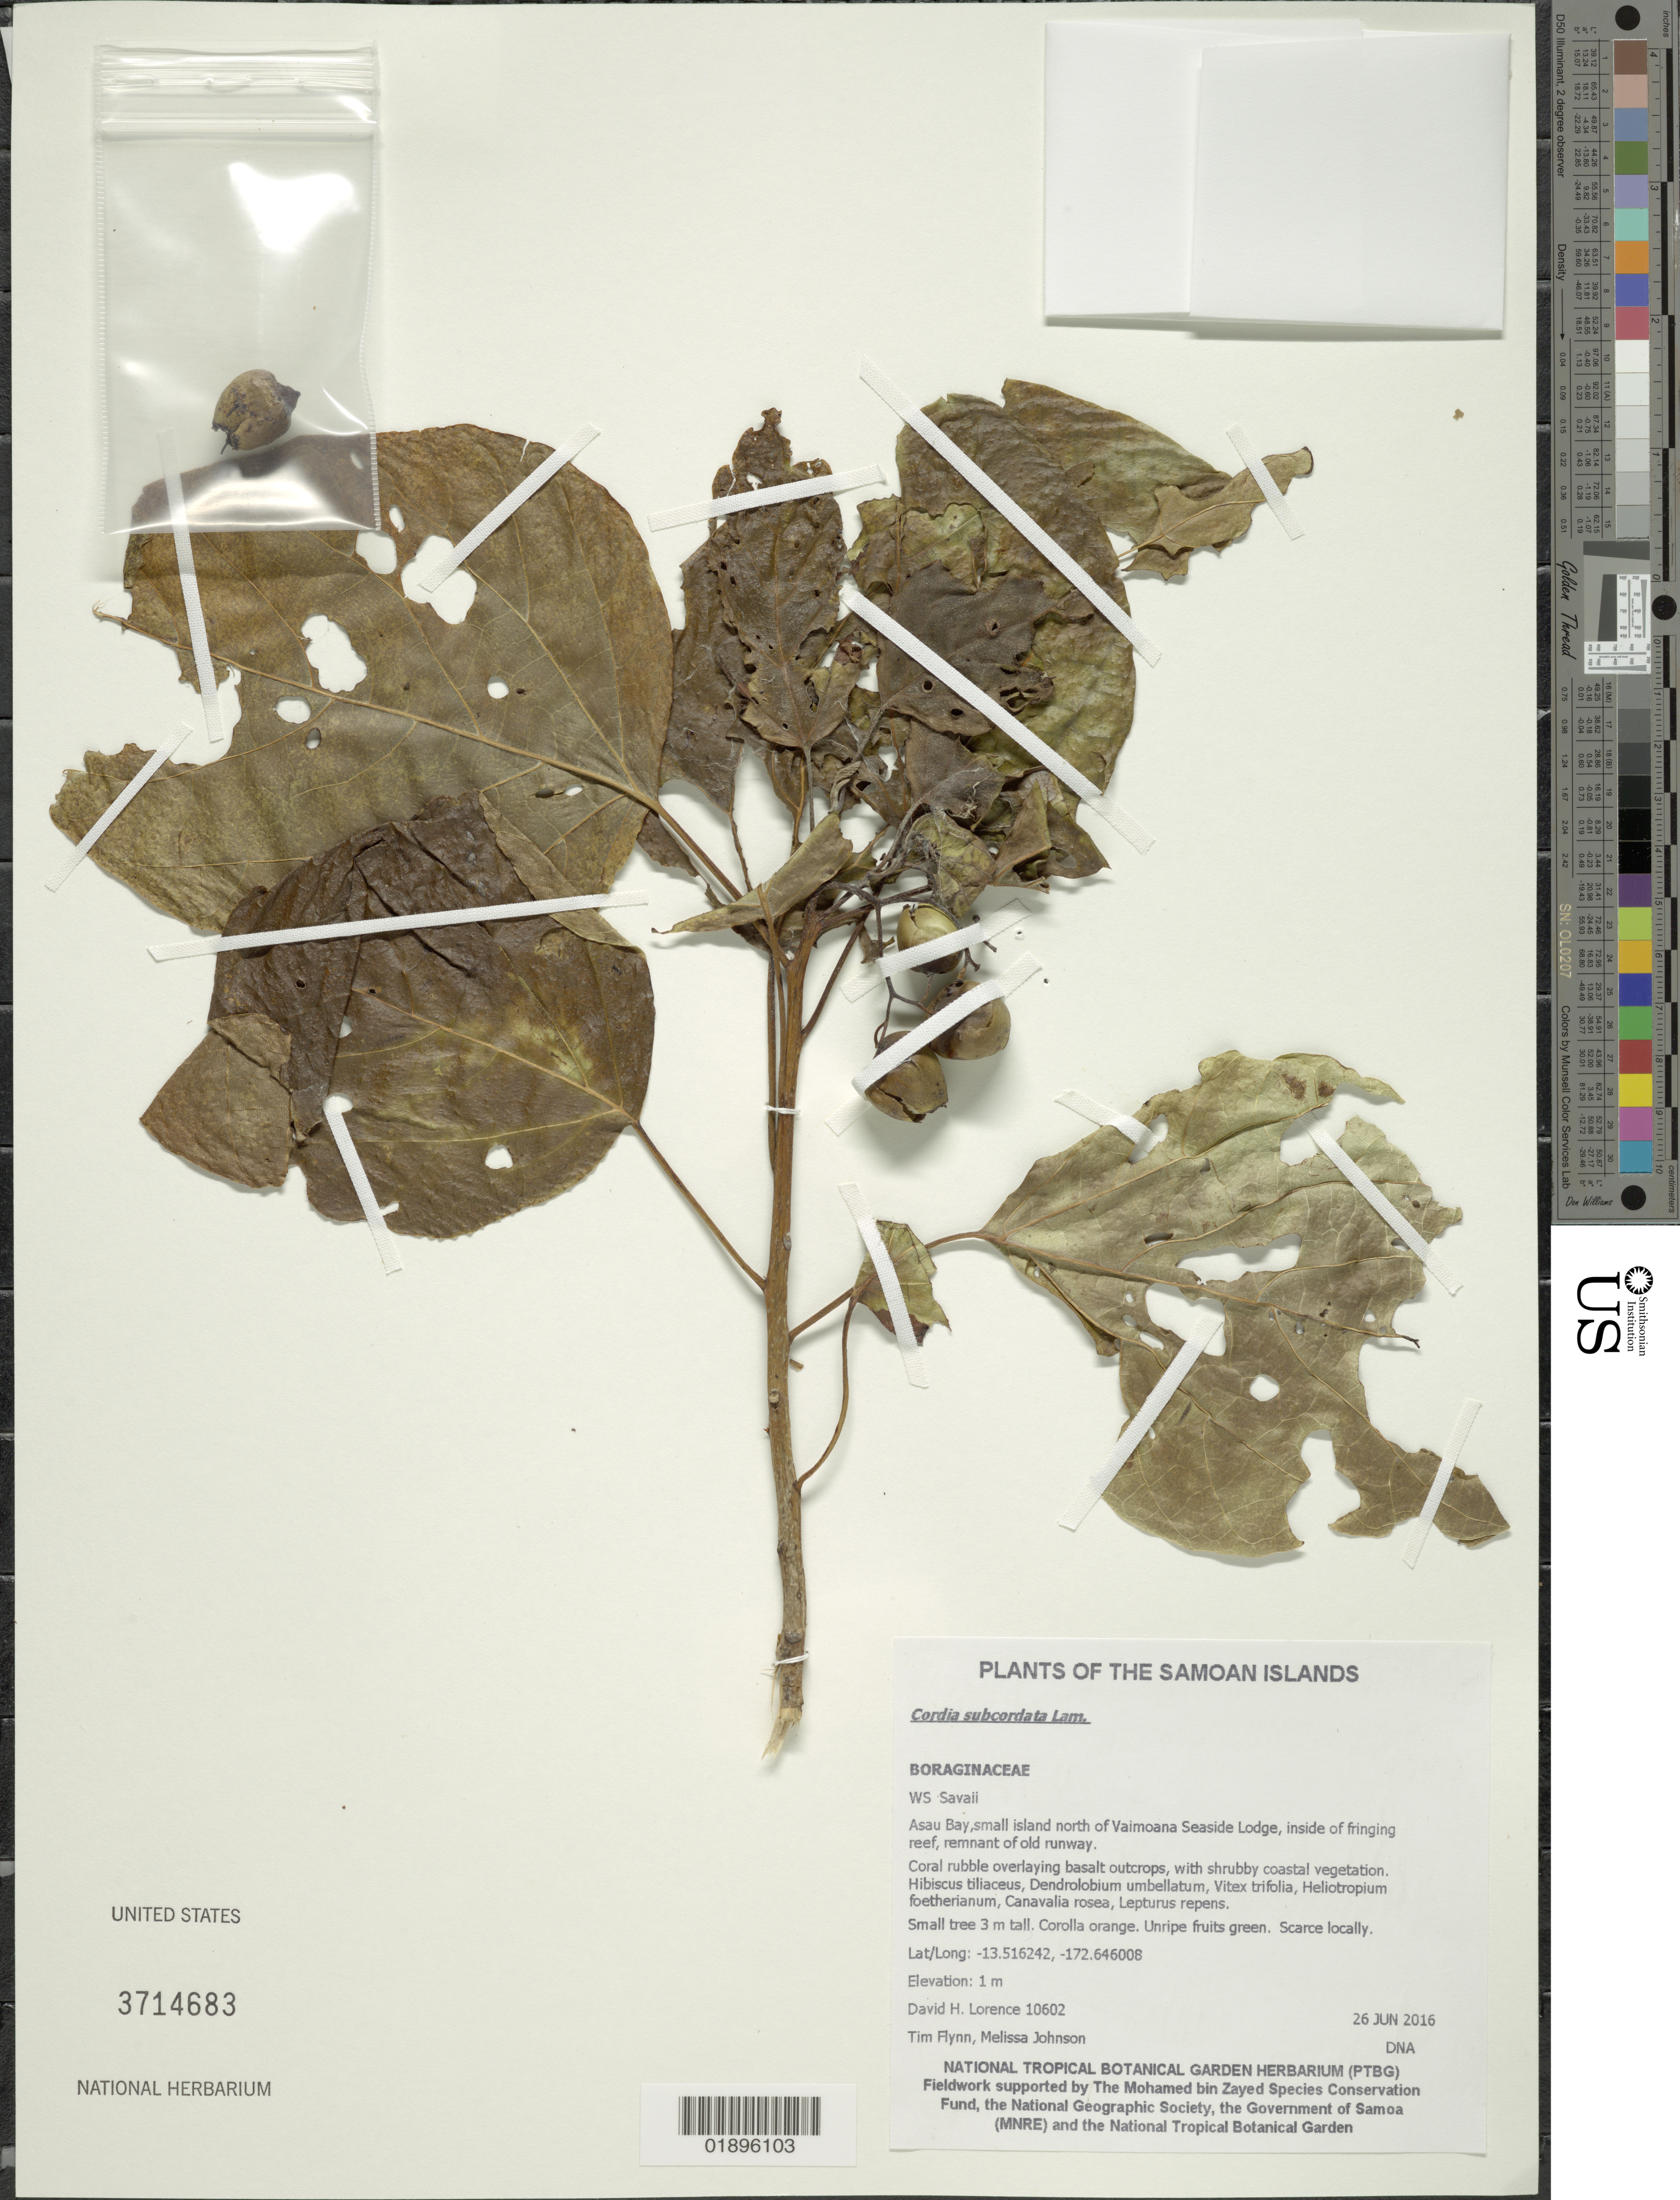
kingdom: Plantae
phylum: Tracheophyta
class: Magnoliopsida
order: Boraginales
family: Cordiaceae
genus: Cordia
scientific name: Cordia subcordata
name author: Lam.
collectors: D. Lorence, T. W. Flynn & M. Johnson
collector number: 10602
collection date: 2016-06-26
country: Samoa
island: Savai'i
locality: Asau Bay, small island north of Vaimoana Seaside Lodge, inside of fringing reef, remnant of old runway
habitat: Shrubby coastal vegetation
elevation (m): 1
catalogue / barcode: US 3714683